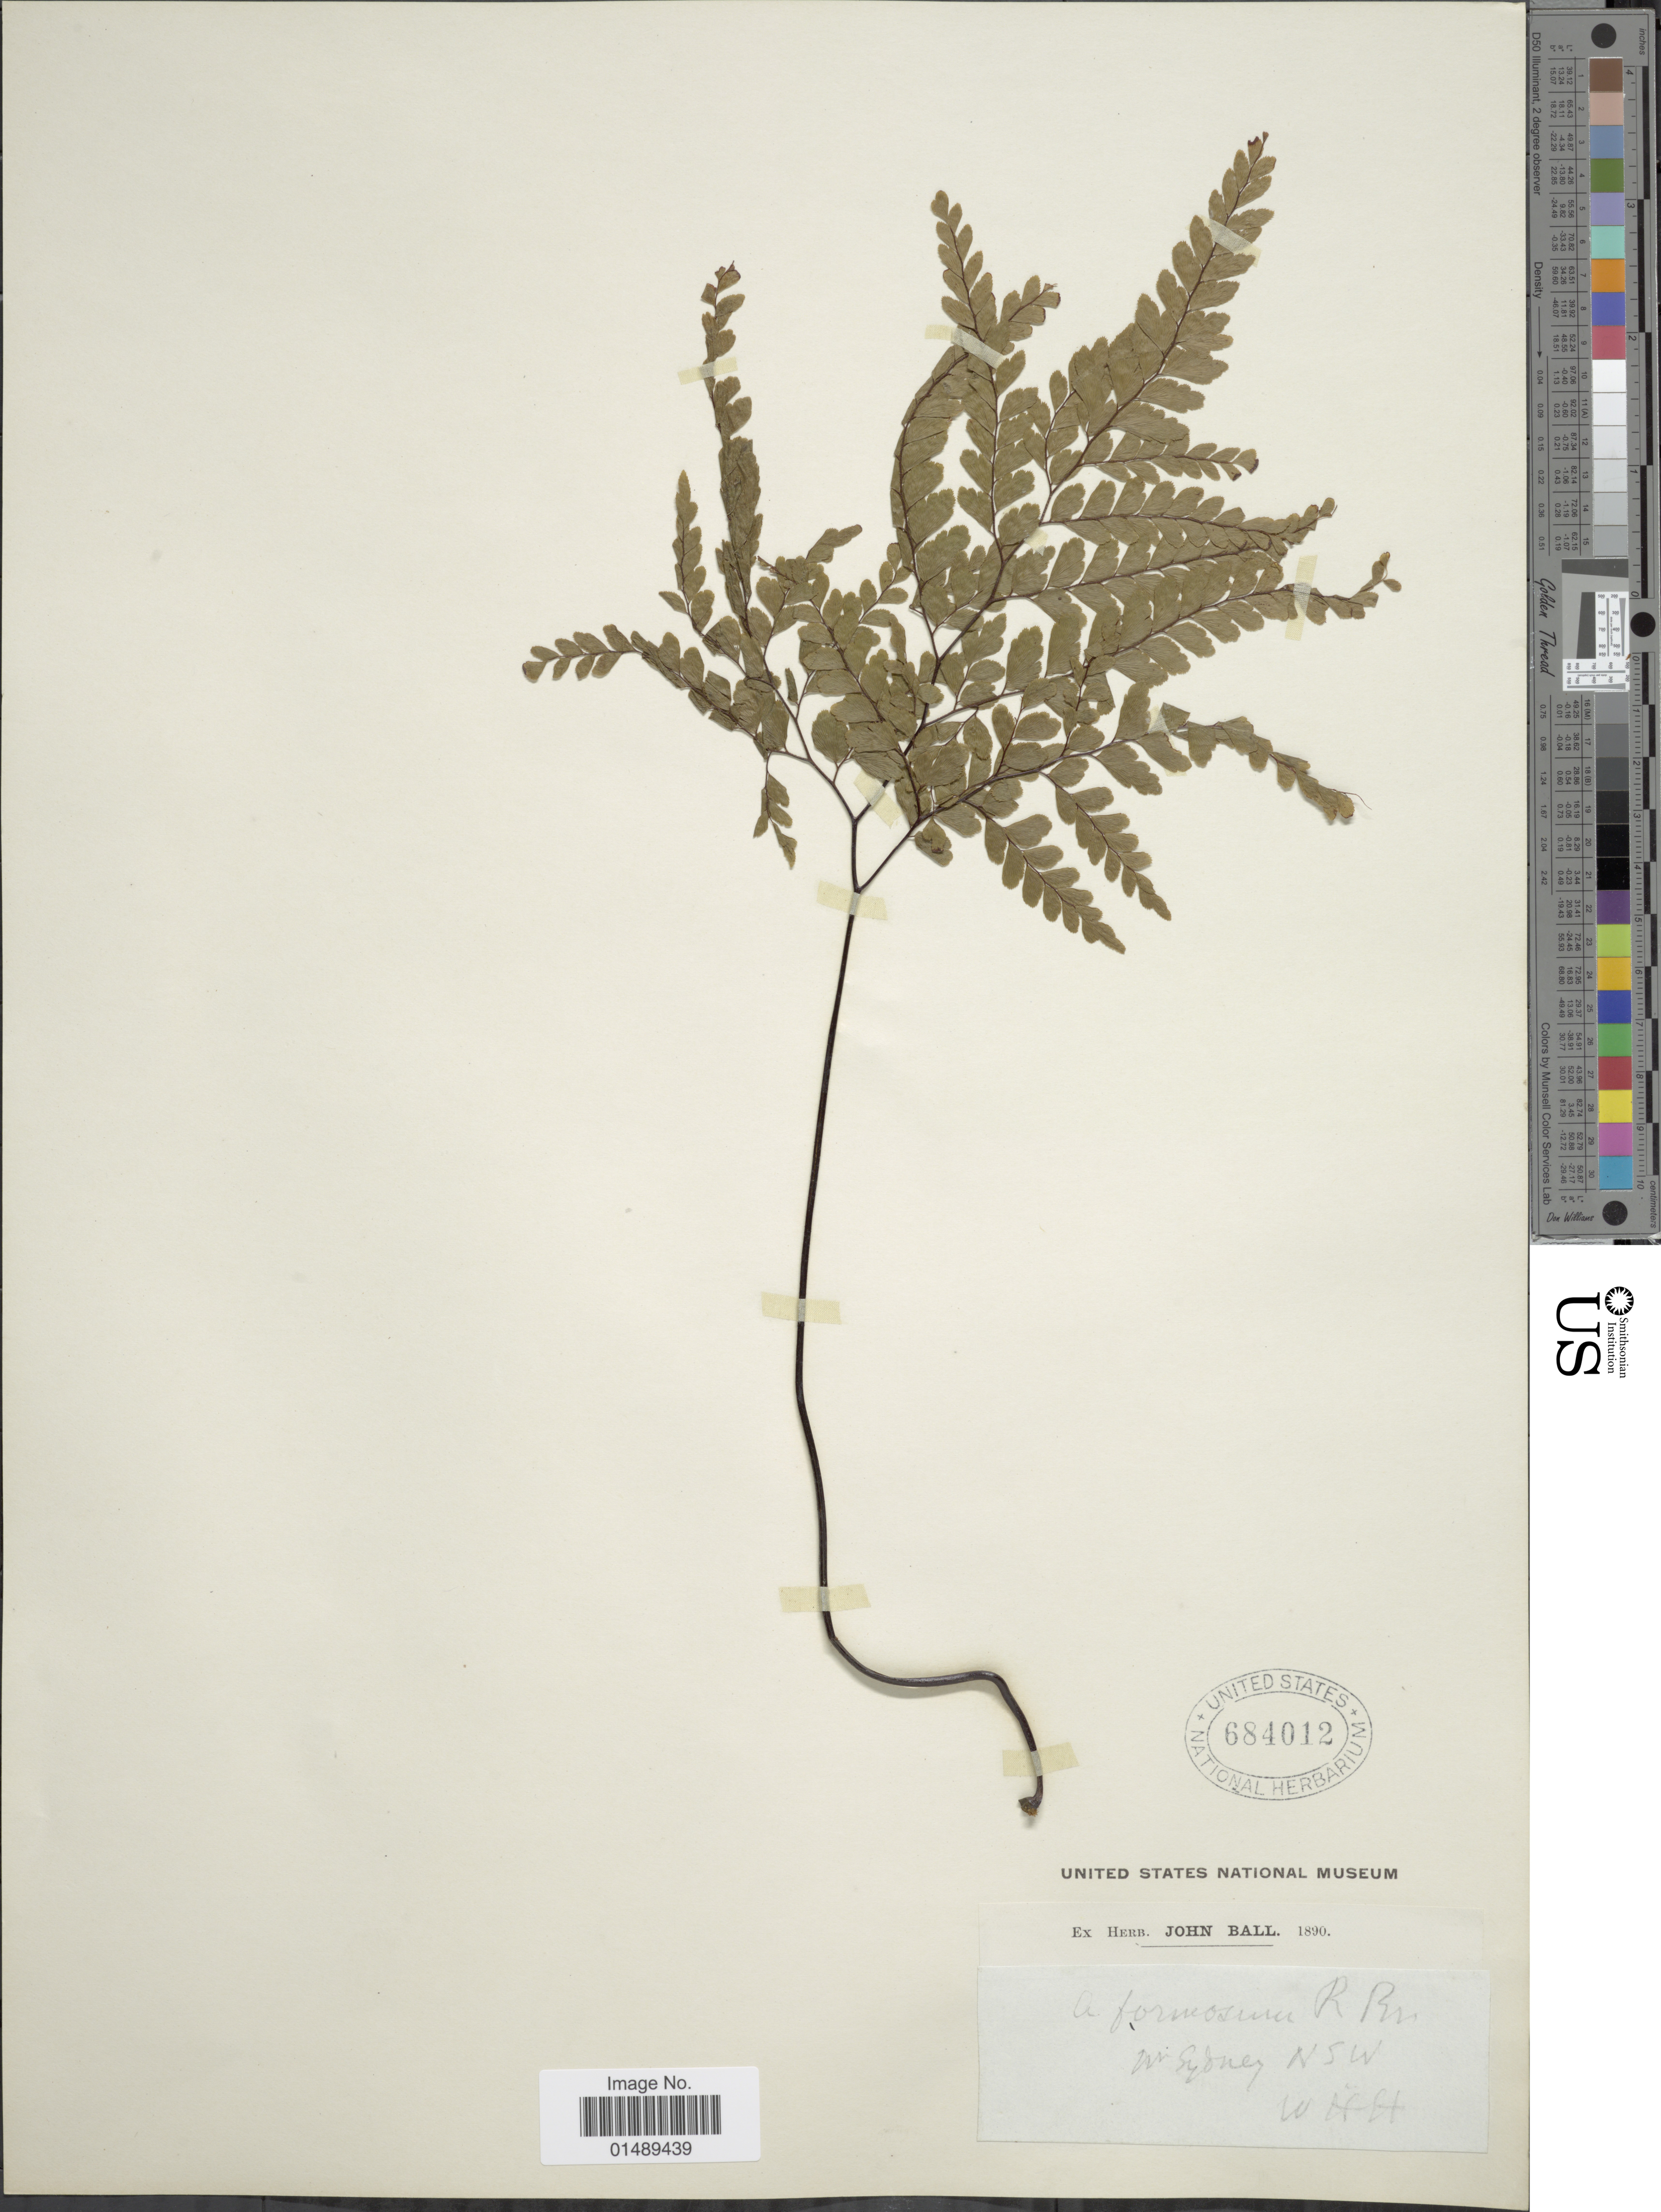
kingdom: Plantae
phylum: Tracheophyta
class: Polypodiopsida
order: Polypodiales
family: Pteridaceae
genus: Adiantum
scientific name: Adiantum formosum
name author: R. Br.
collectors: W. H. H.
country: Australia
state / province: New South Wales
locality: Nr Sydney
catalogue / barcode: US 684012